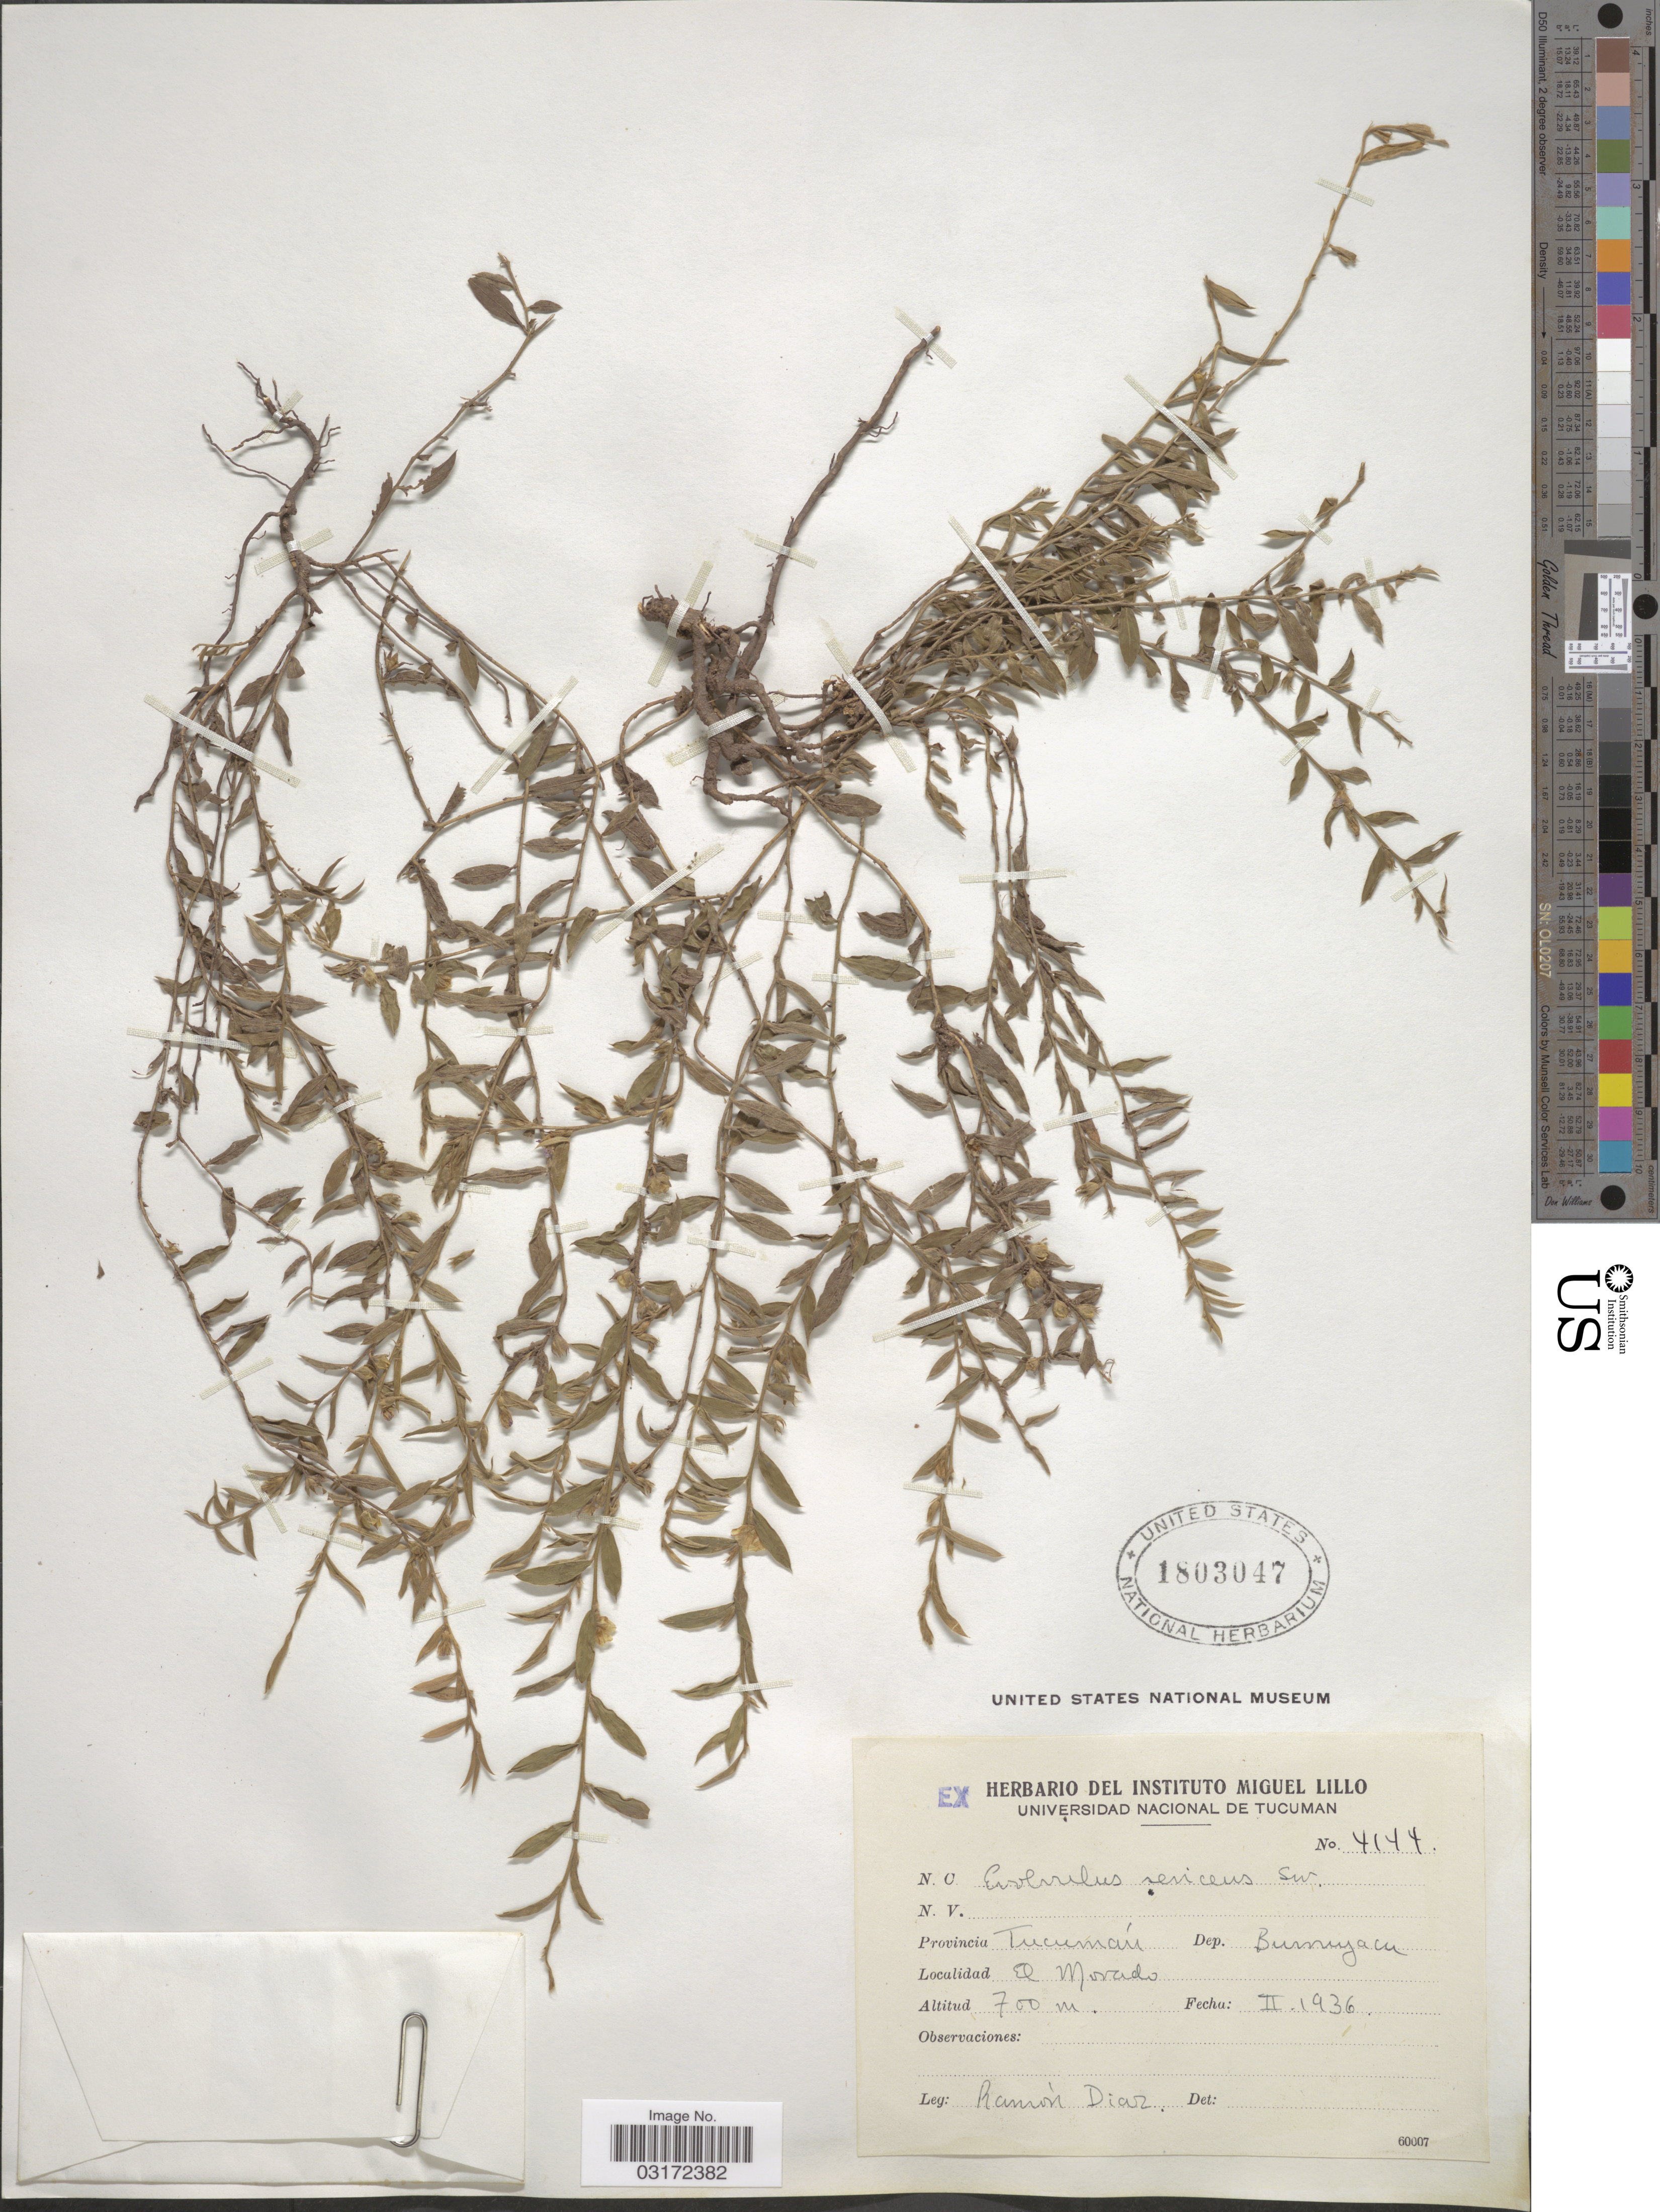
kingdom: Plantae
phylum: Tracheophyta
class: Magnoliopsida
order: Solanales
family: Convolvulaceae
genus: Evolvulus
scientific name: Evolvulus sericeus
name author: Sw.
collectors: R. Diaz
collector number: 4144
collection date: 1936-02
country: Argentina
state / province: Tucuman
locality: Dep. Burruyacu, El Morado.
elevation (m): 700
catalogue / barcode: US 1803047